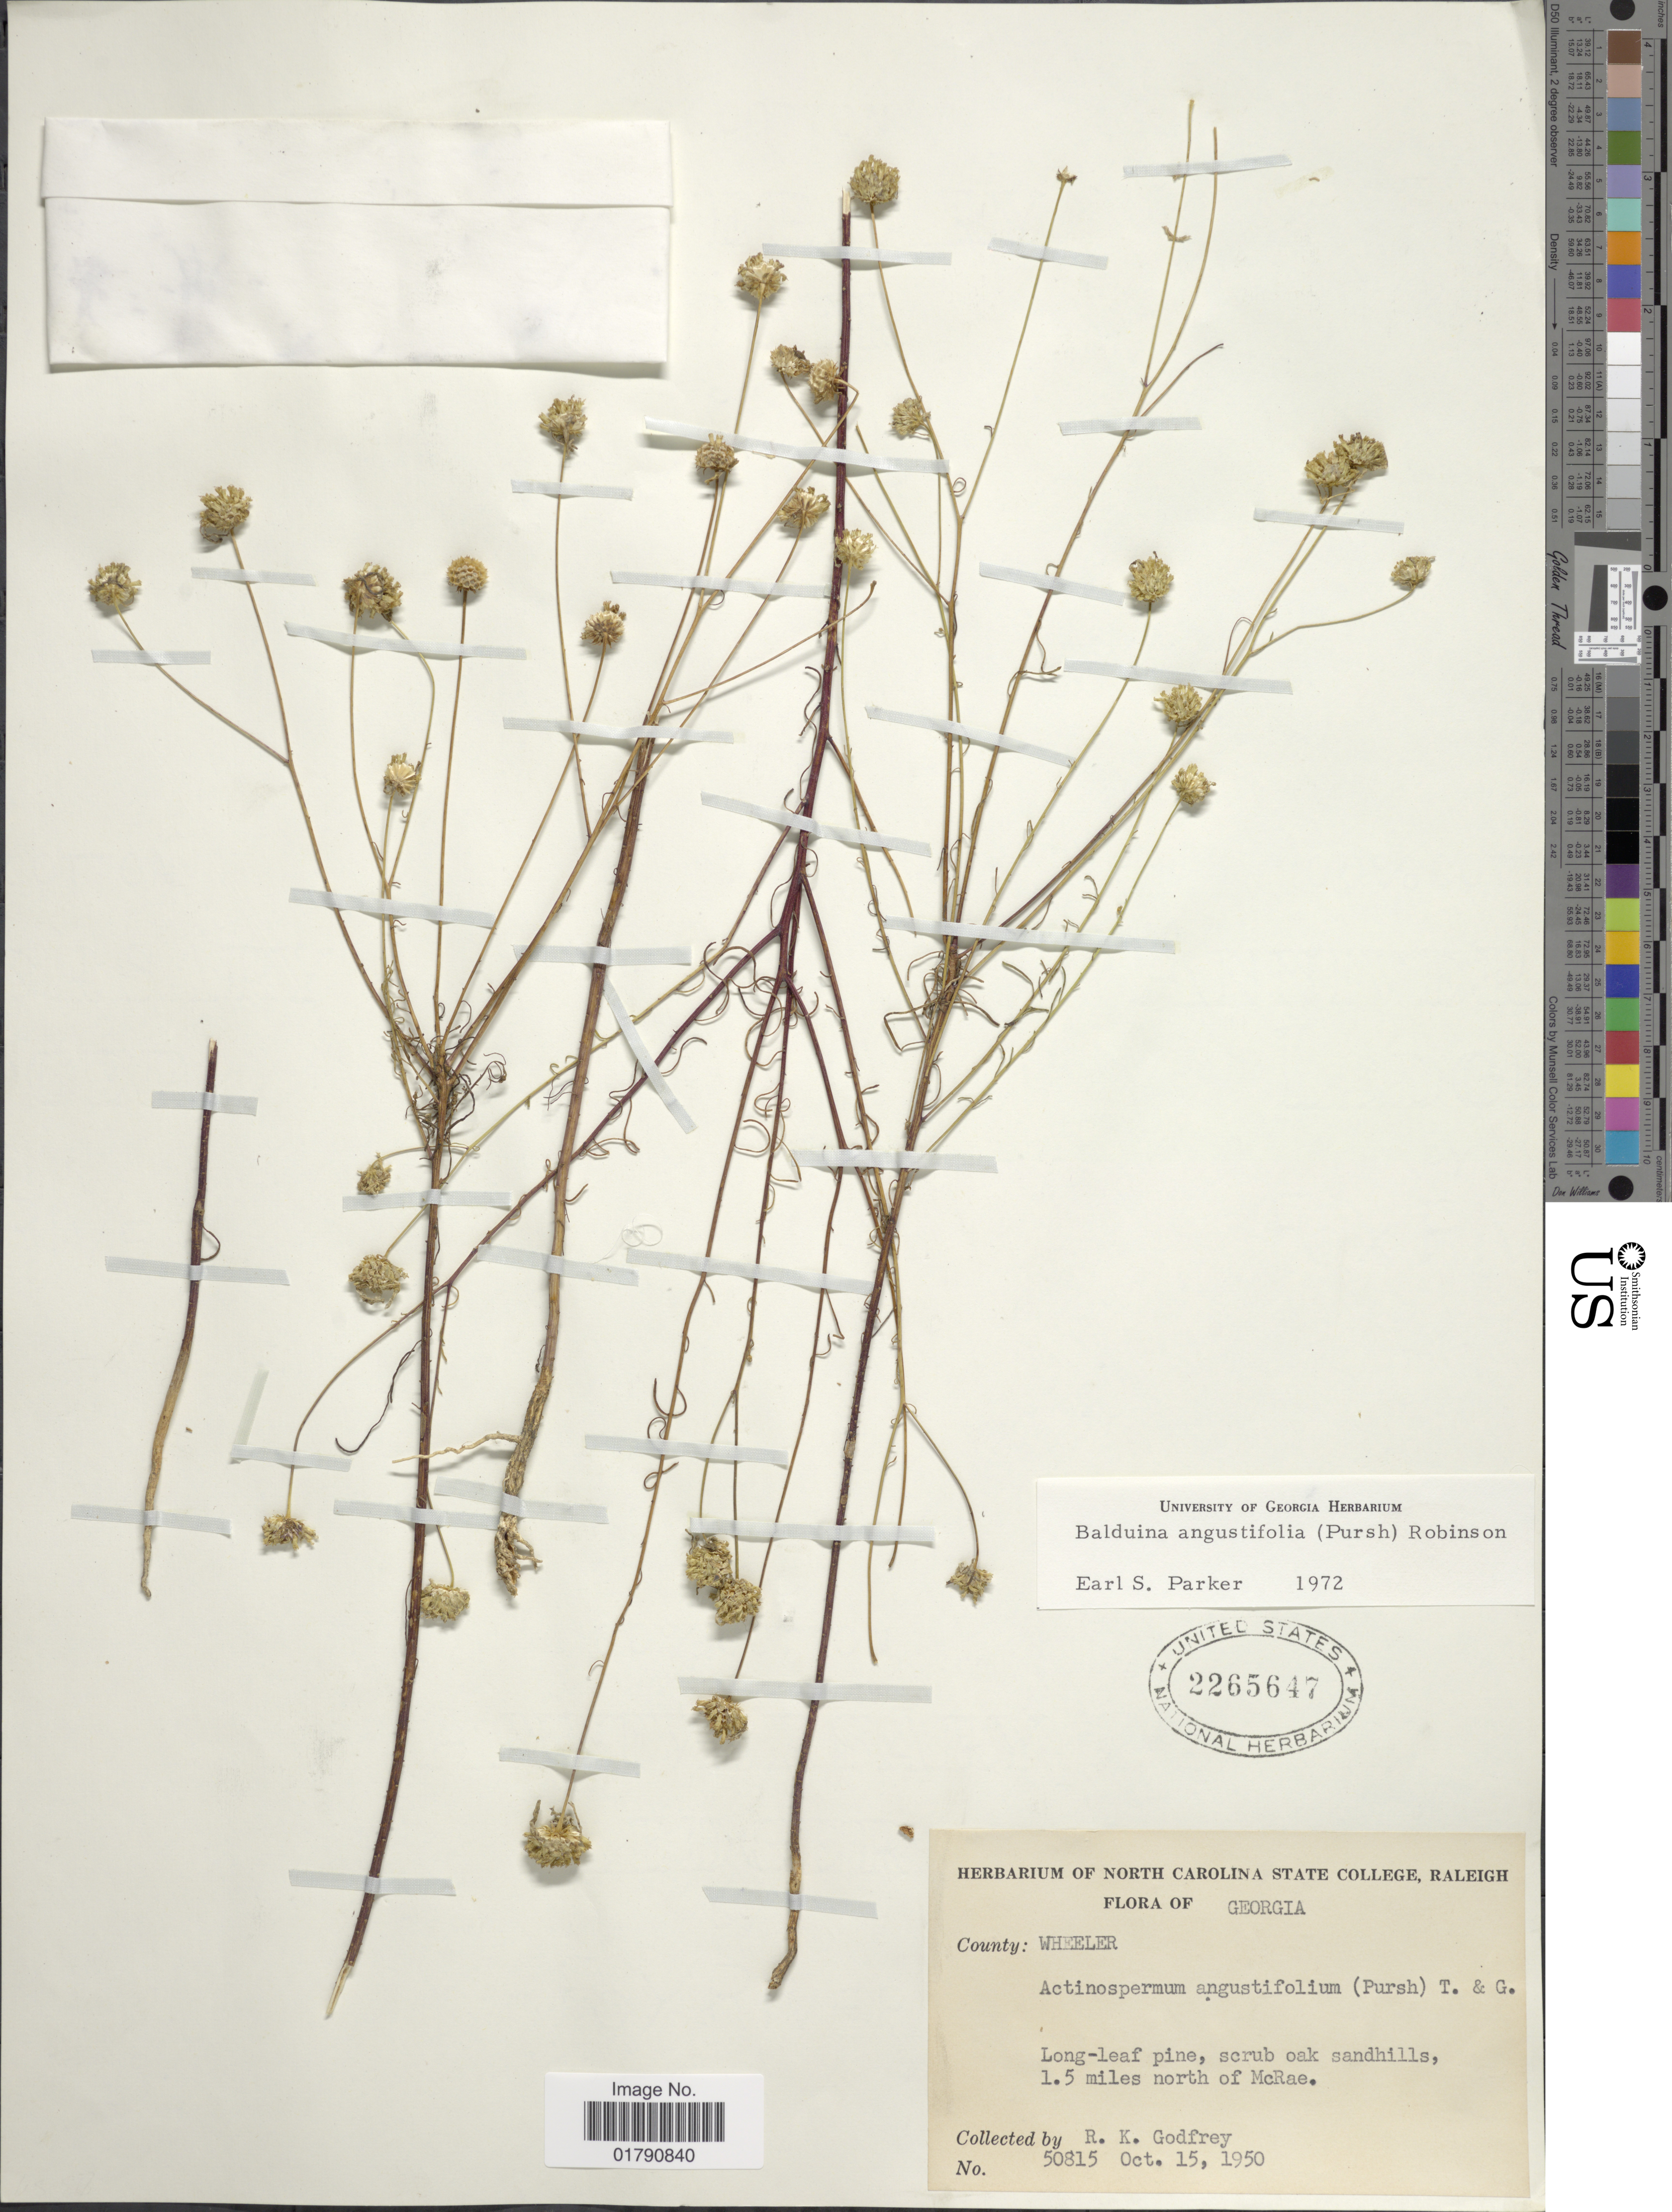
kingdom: Plantae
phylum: Tracheophyta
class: Magnoliopsida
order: Asterales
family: Asteraceae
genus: Balduina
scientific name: Balduina angustifolia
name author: (Pursh) B.L. Rob.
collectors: R. K. Godfrey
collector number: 50815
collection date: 1950-10-15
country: United States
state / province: Georgia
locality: County Wheeler, 1.5 miles north of McRae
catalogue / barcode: US 2265647